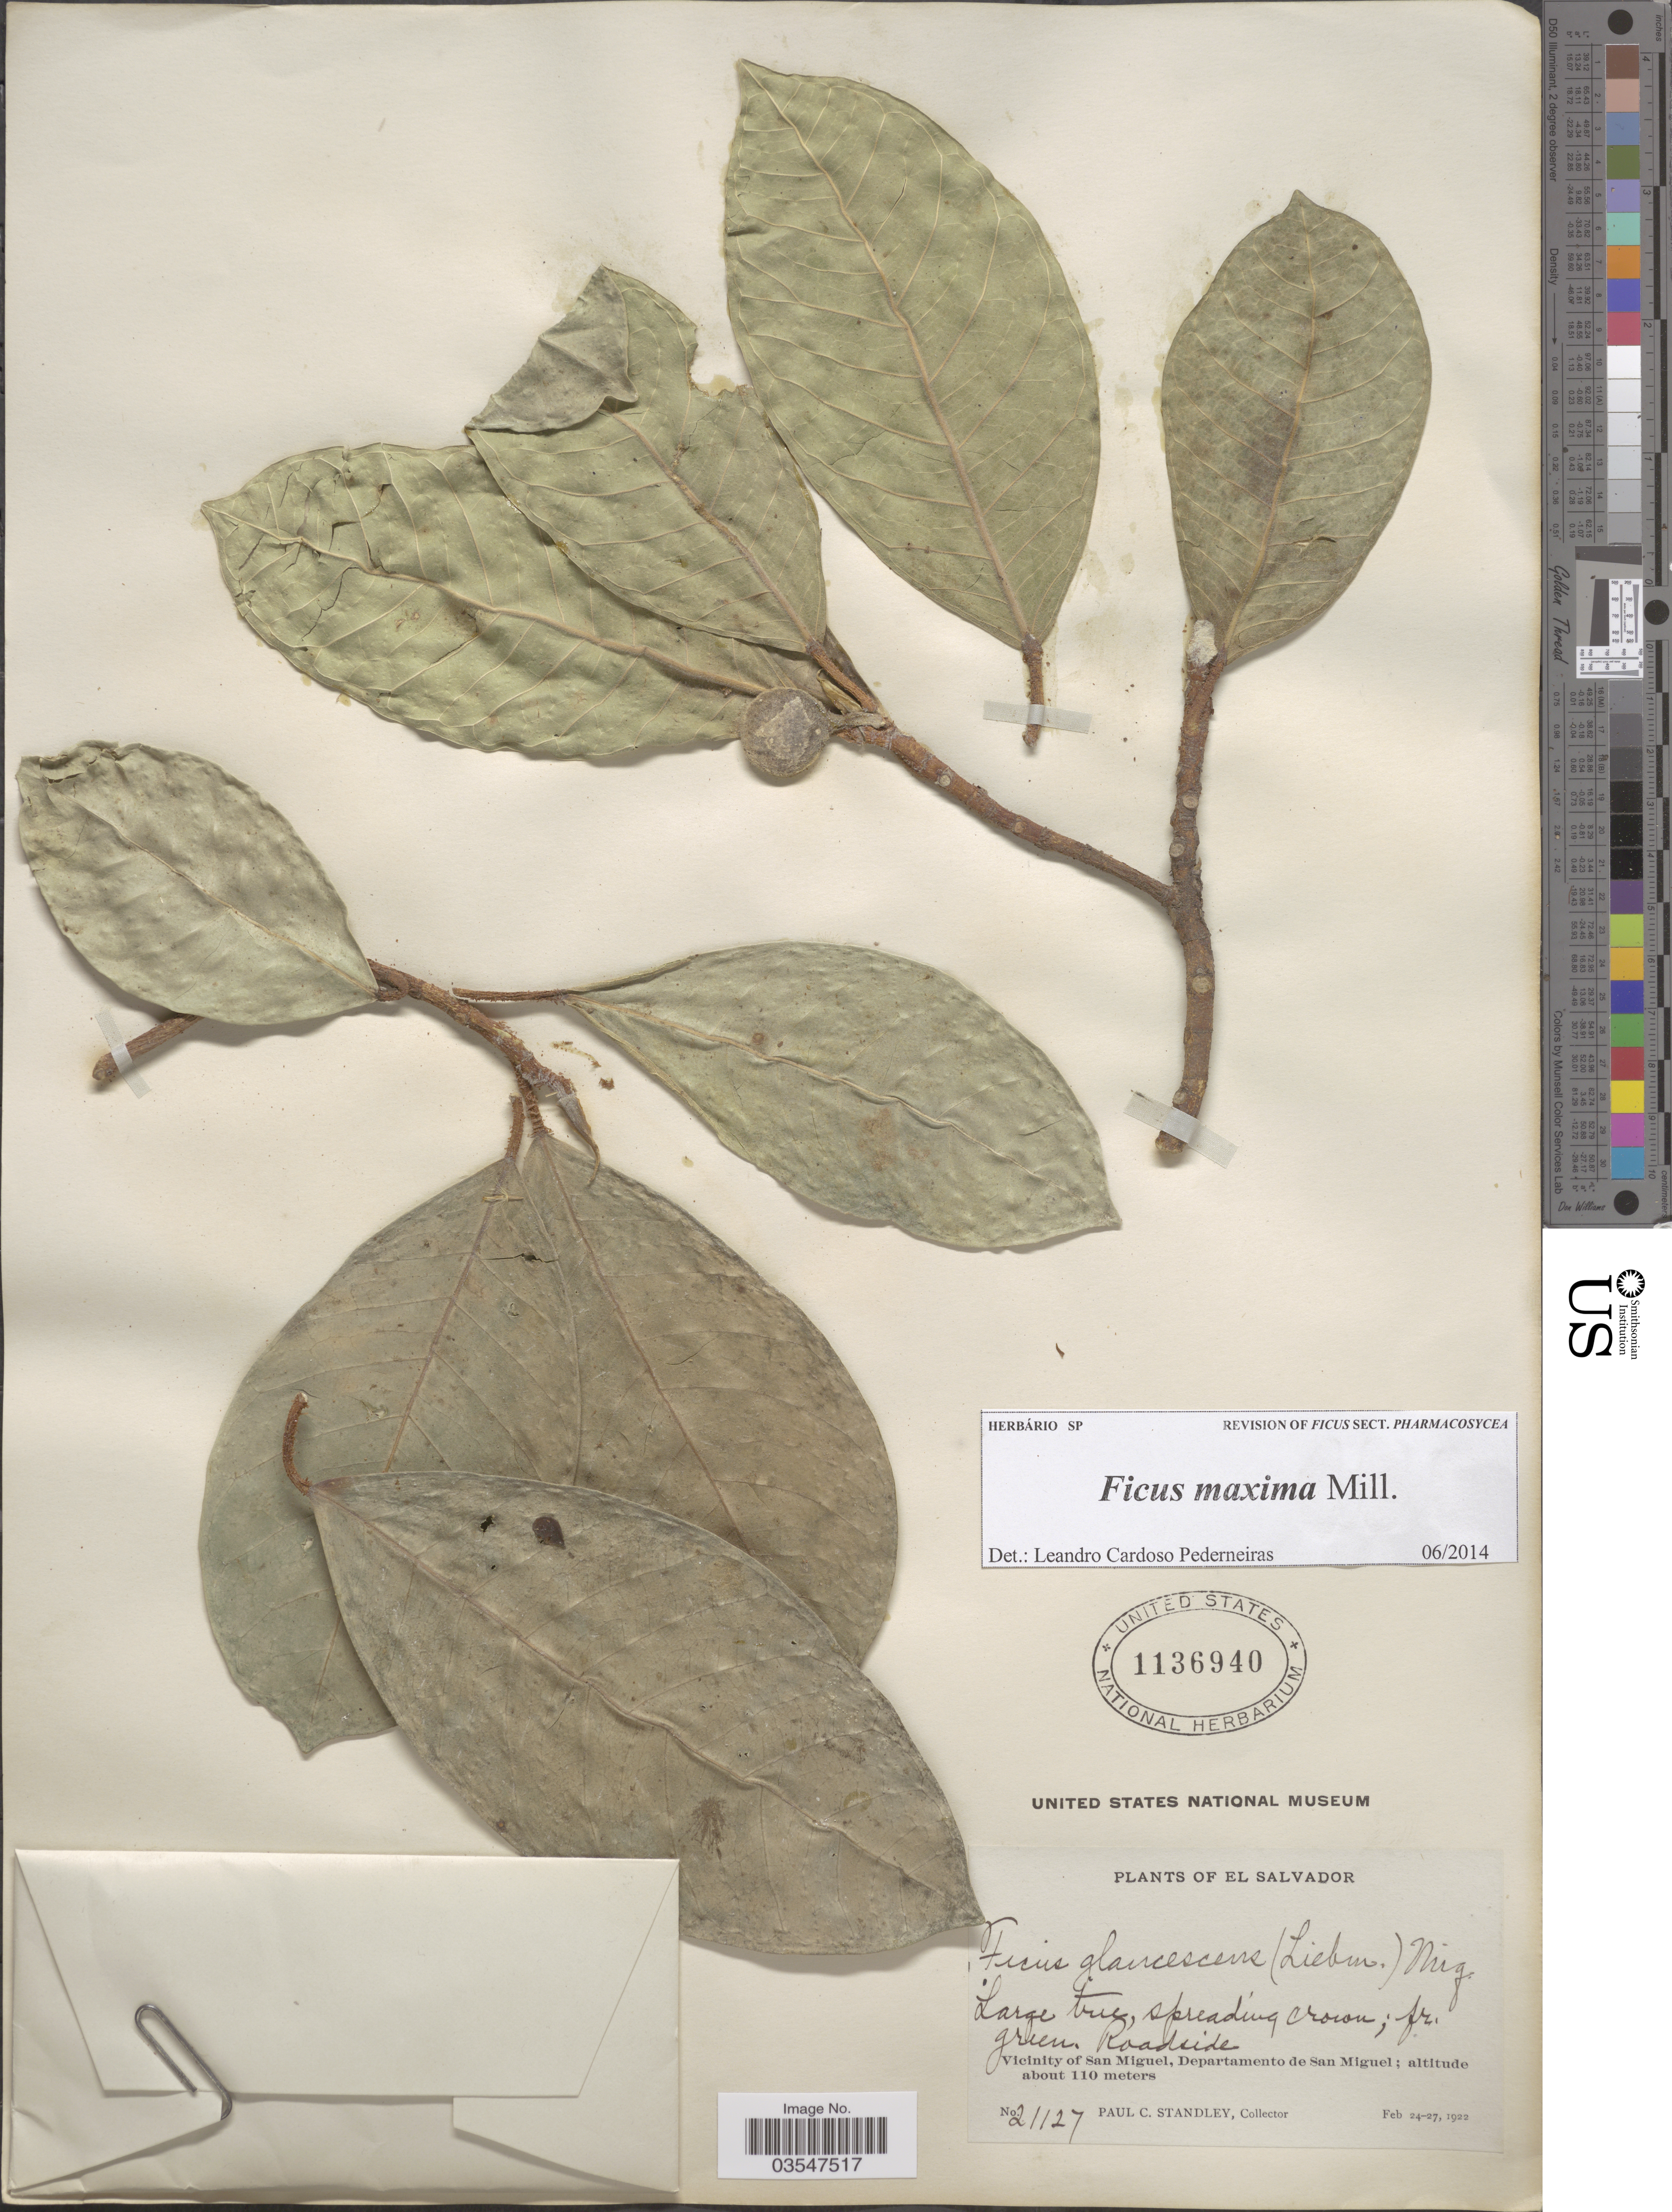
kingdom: Plantae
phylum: Tracheophyta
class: Magnoliopsida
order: Rosales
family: Moraceae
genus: Ficus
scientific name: Ficus maxima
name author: Mill.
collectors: P. C. Standley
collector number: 21127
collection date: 1922-02-24/1922-02-27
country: El Salvador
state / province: San Miguel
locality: Vicinity of San Miguel, Departamento de San Miguel.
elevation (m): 110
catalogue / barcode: US 1136940